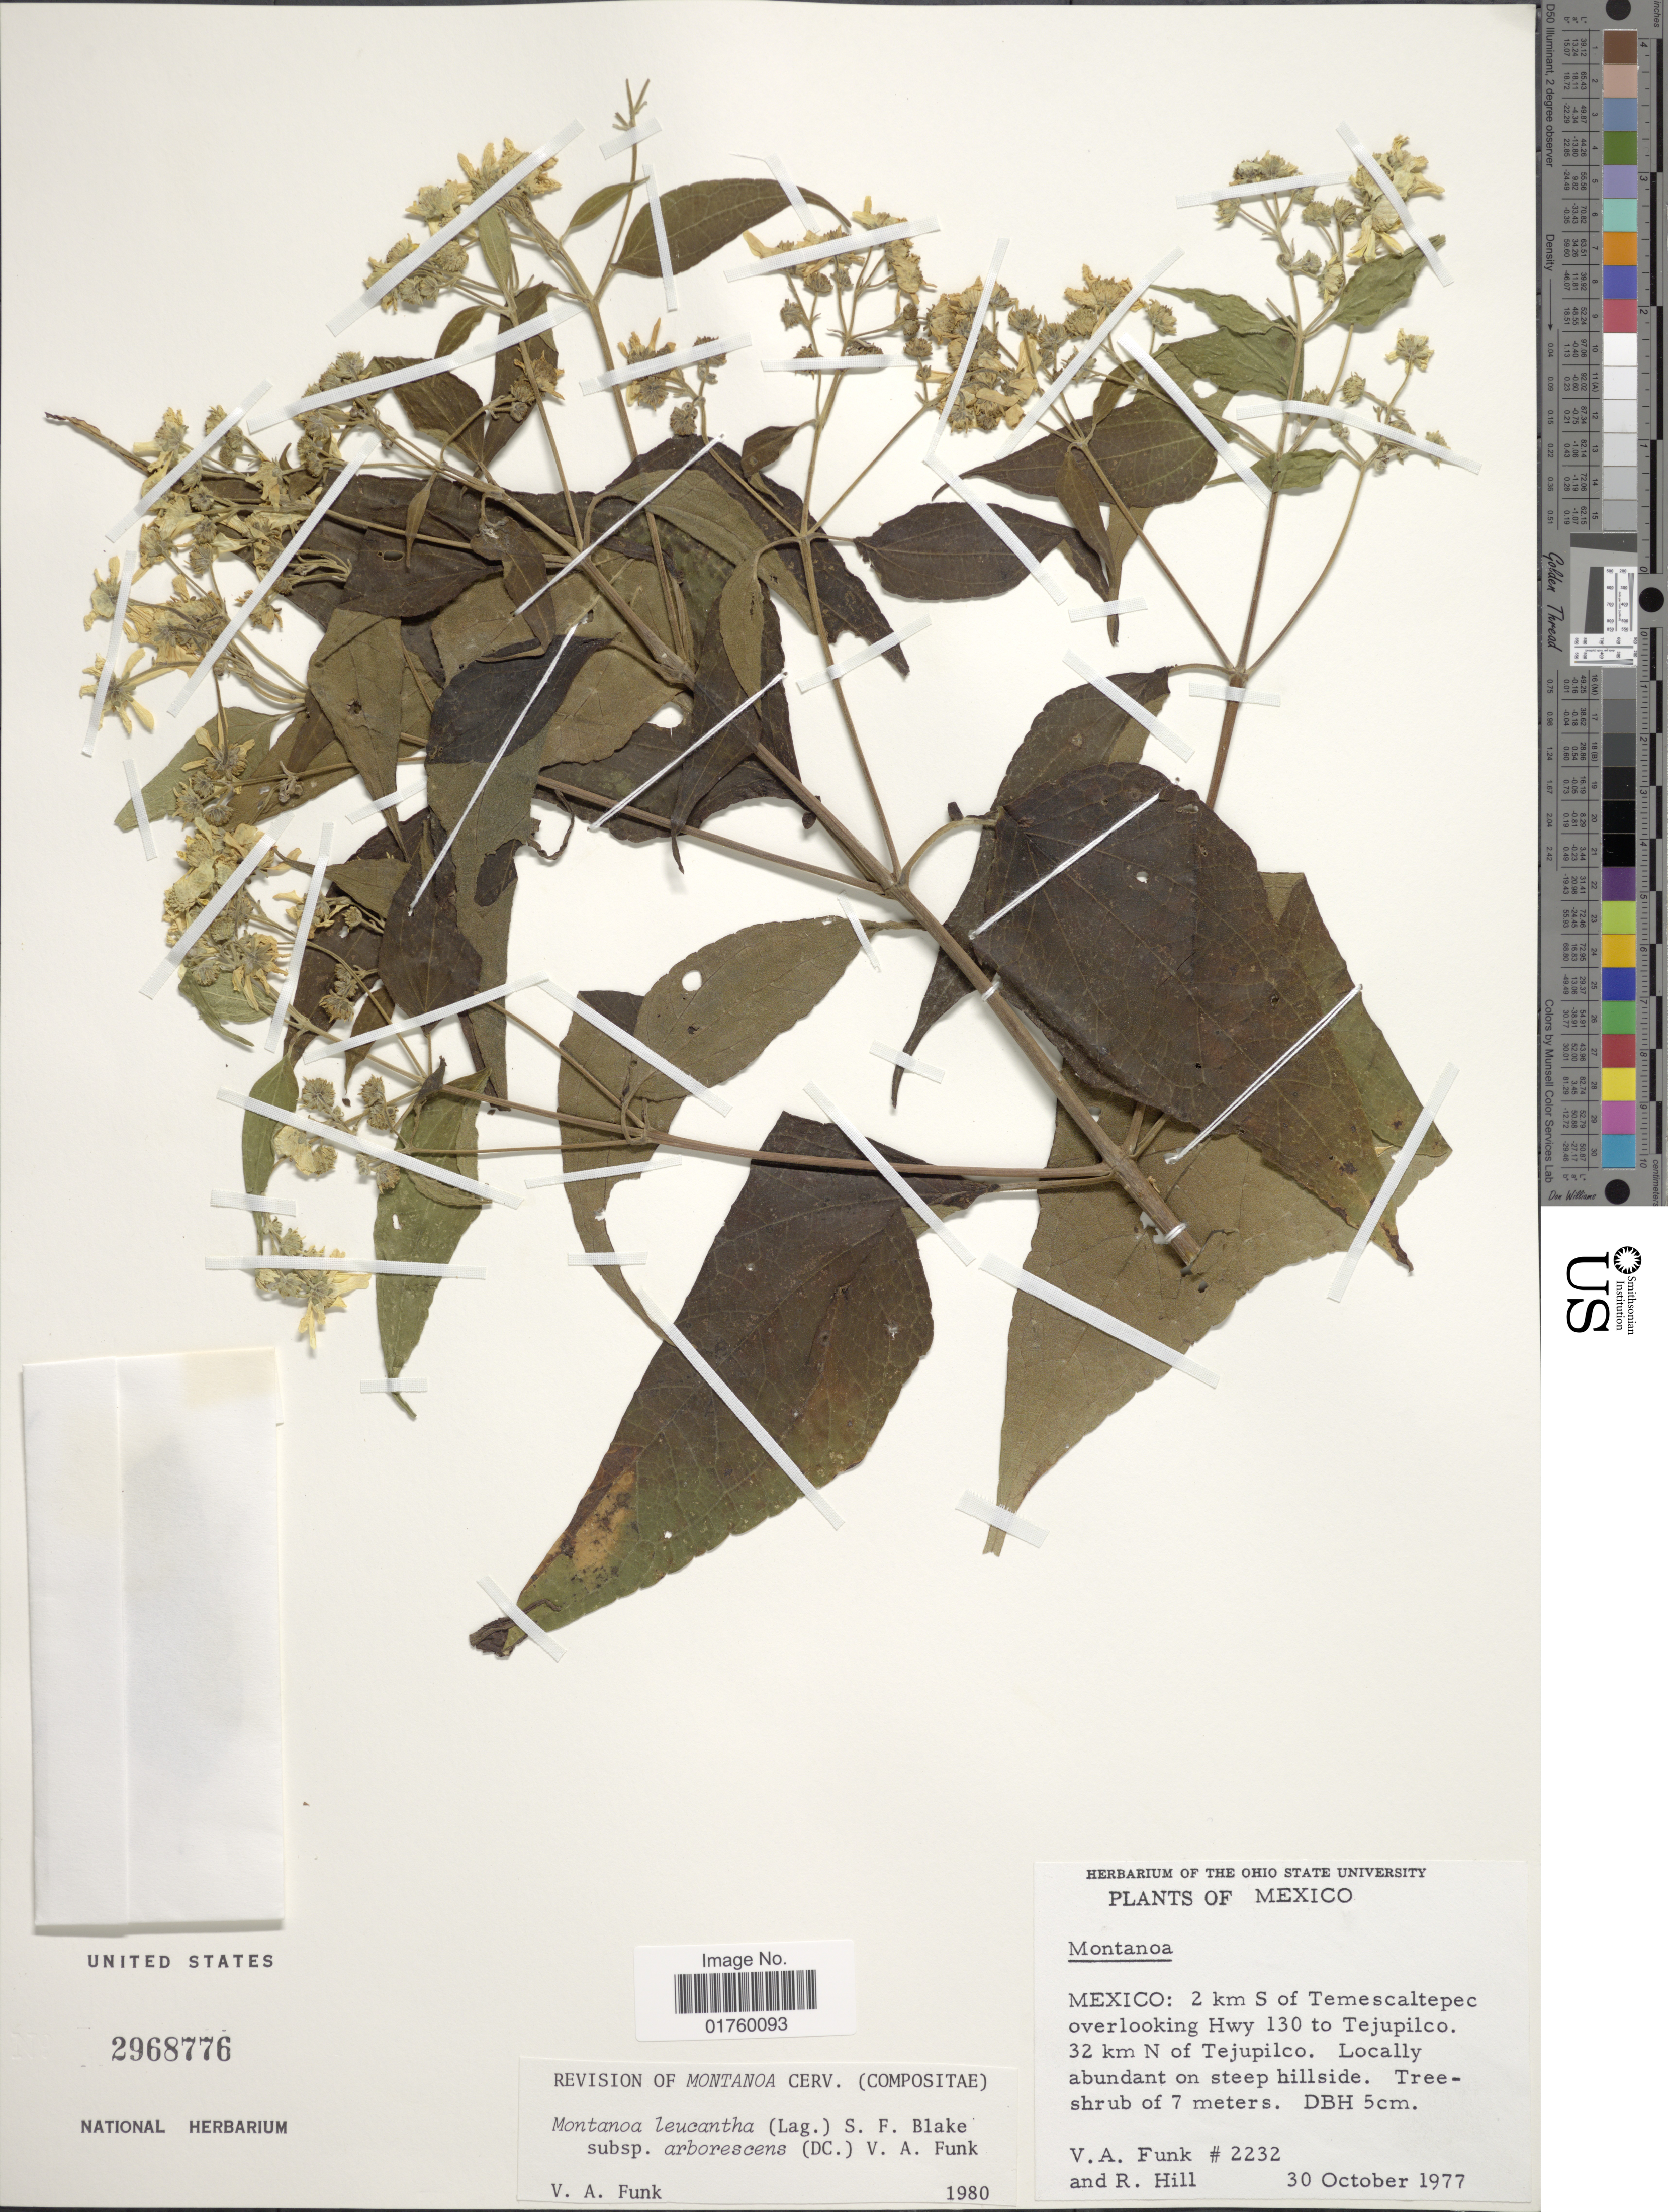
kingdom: Plantae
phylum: Tracheophyta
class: Magnoliopsida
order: Asterales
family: Asteraceae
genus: Montanoa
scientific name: Montanoa leucantha subsp. arborescens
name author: (DC.) V.A. Funk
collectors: V. Funk & R. Hill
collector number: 2232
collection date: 1977-10-30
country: Mexico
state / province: México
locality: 2 km S of Temascaltepec overlooking Hwy 130 to Tejupilco, 32 km N of Tejupilco.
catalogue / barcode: US 2968776